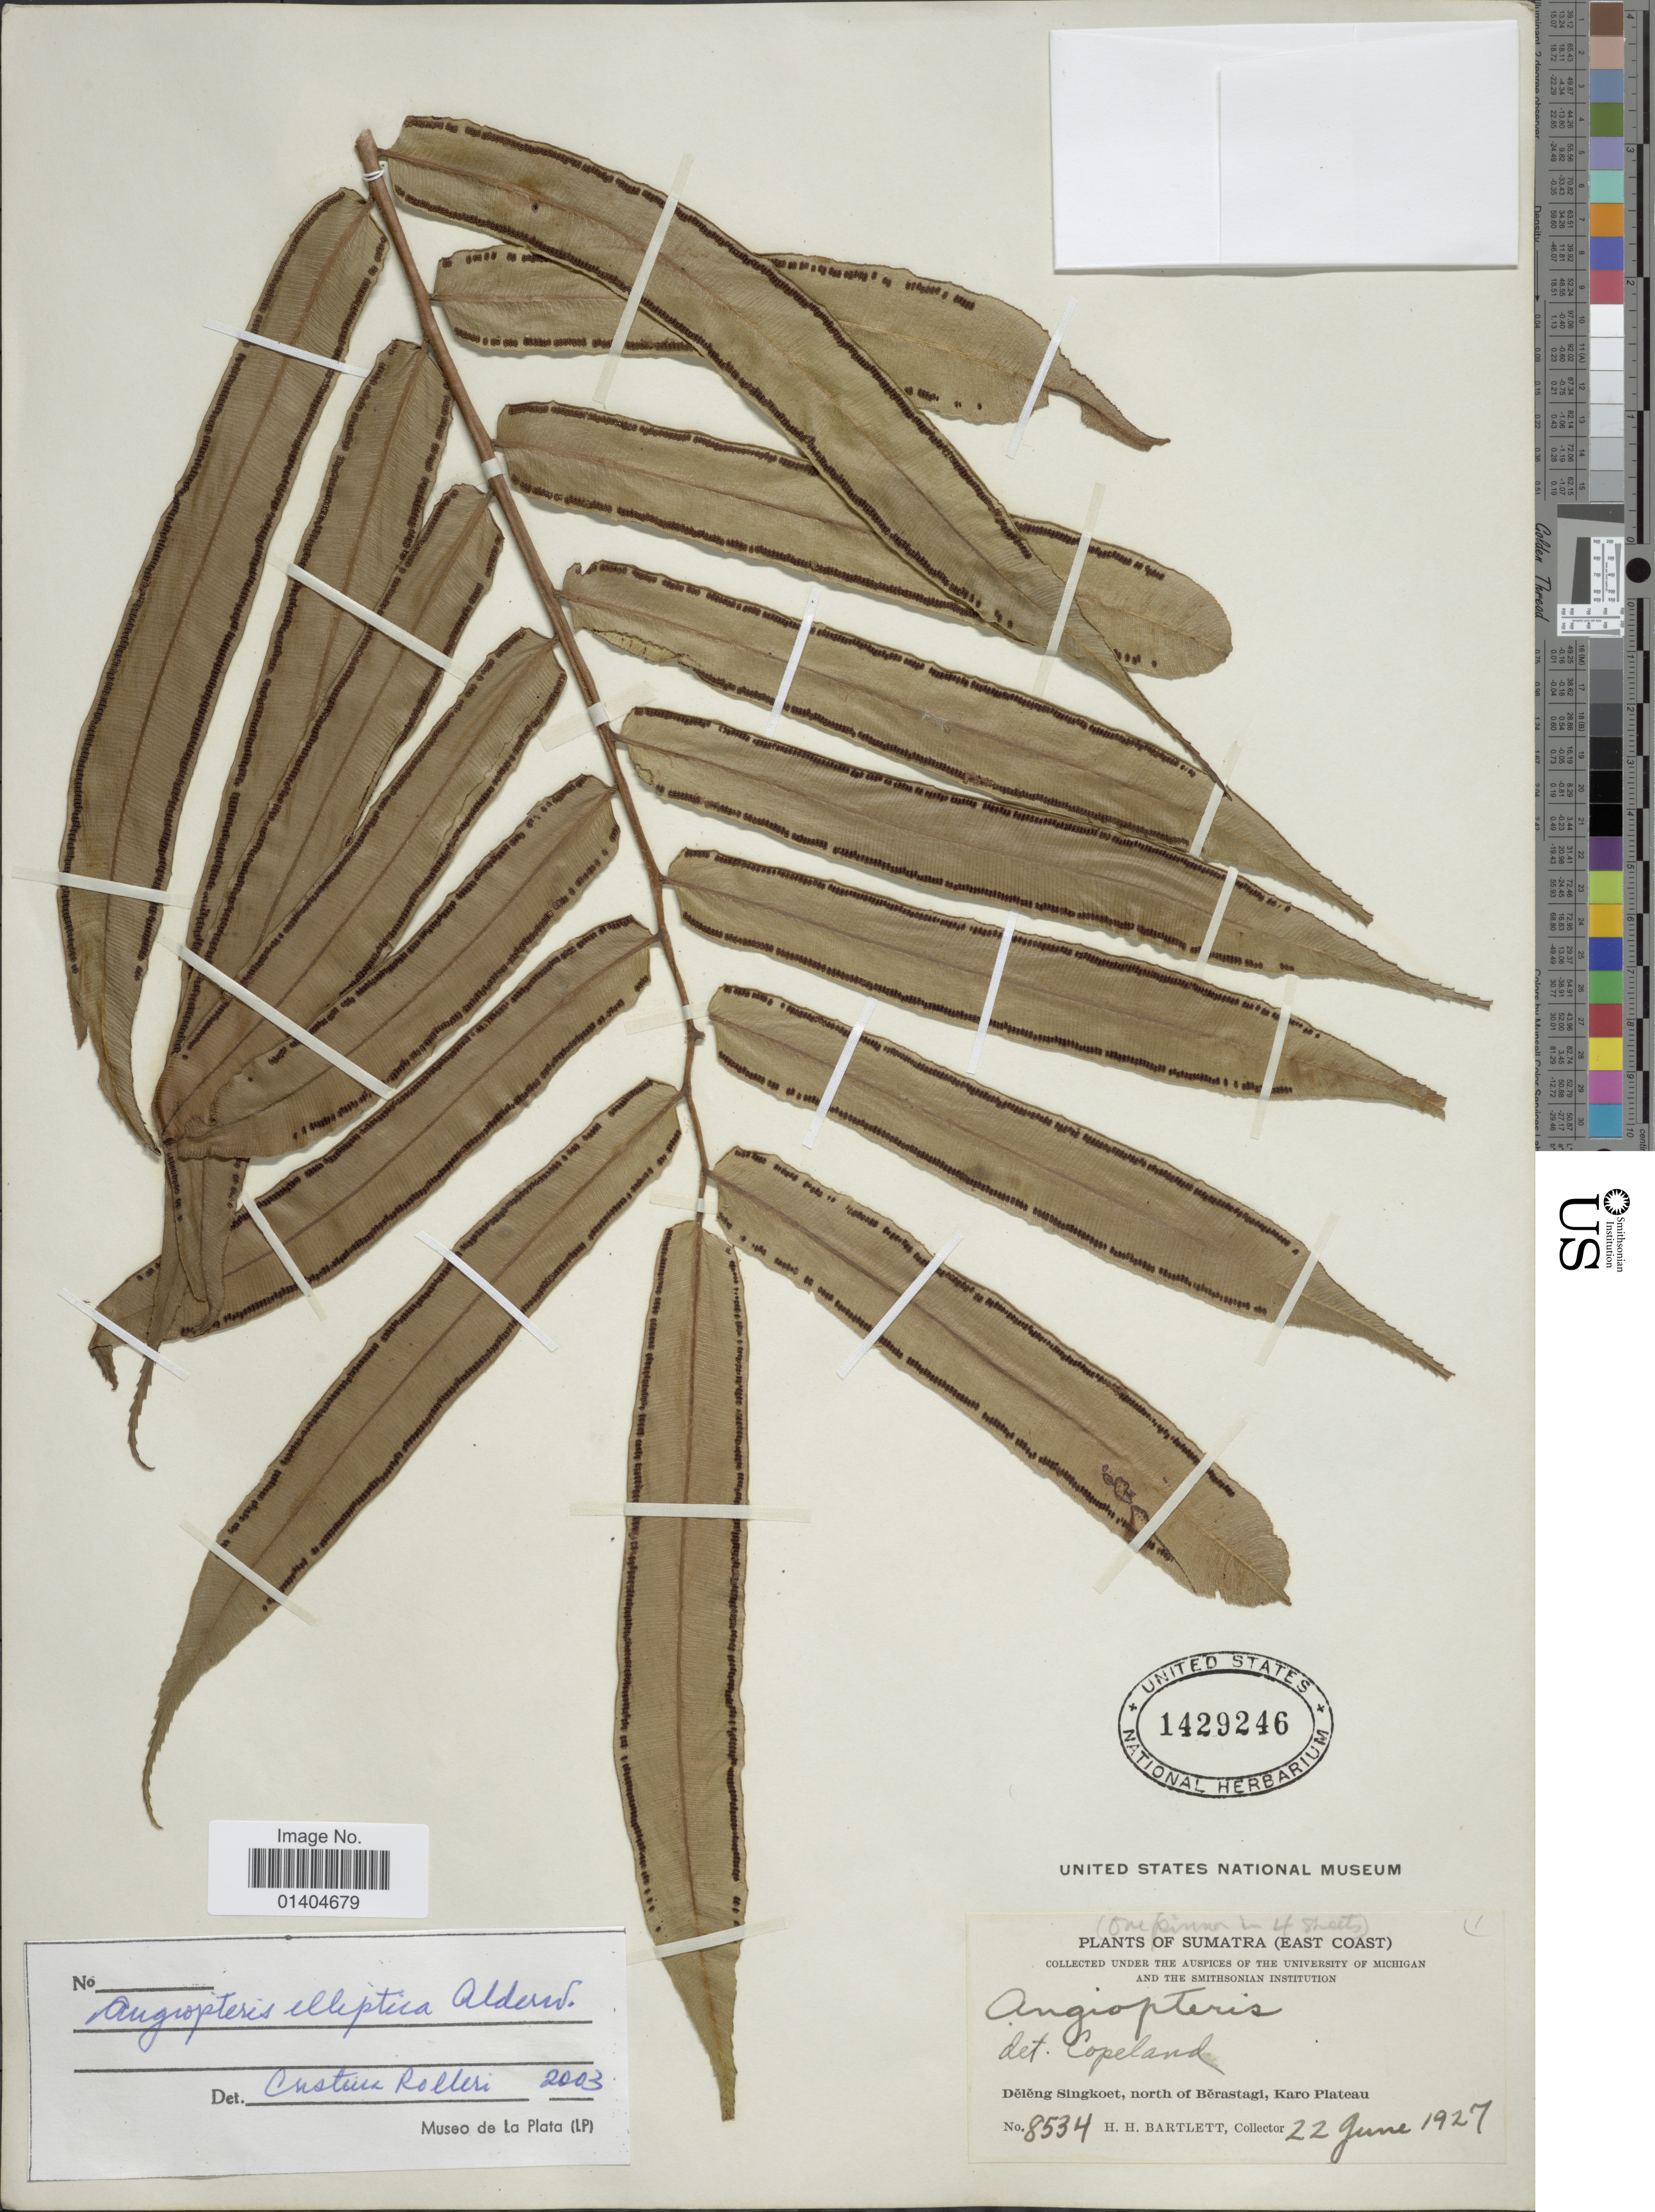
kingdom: Plantae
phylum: Tracheophyta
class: Polypodiopsida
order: Marattiales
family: Marattiaceae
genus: Angiopteris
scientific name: Angiopteris elliptica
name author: Alderw.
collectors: H. H. Bartlett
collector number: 8534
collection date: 1927-06-22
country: Indonesia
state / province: Sumatra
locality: Deleng Singkoet, north of Berastagi, Karo Plateau. Sumatra (east coast)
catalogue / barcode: US 1429246